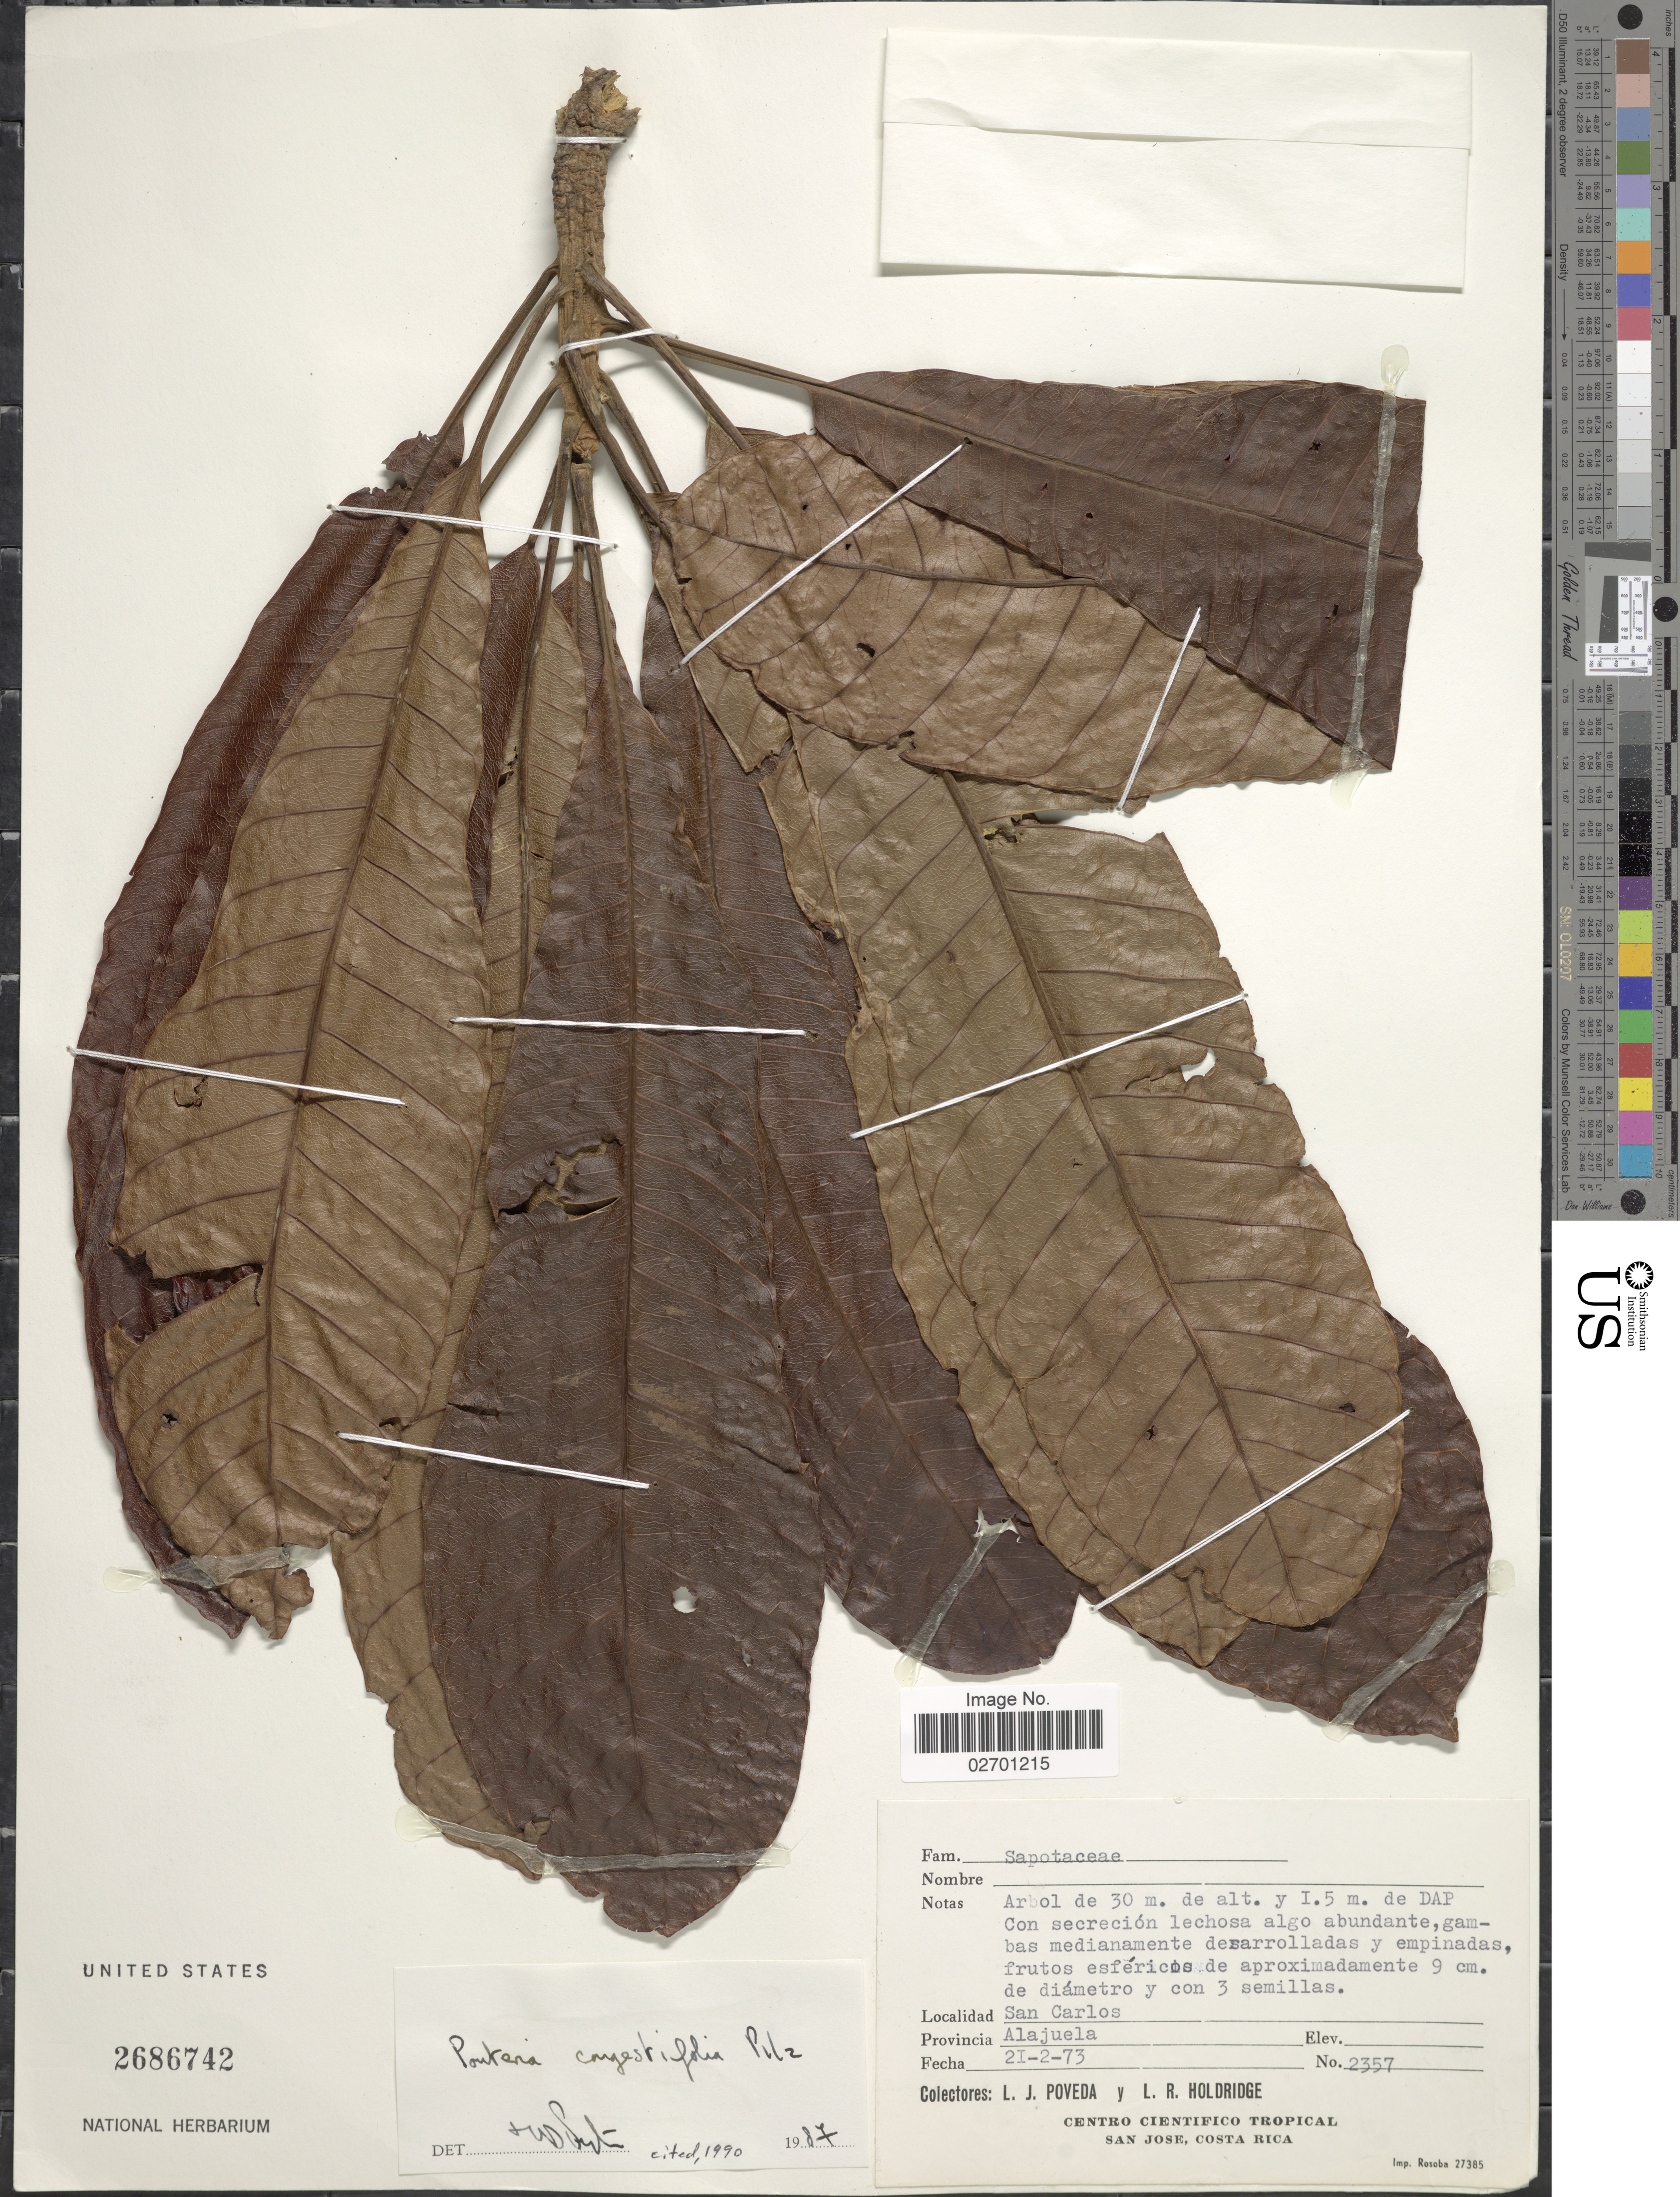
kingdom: Plantae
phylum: Tracheophyta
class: Magnoliopsida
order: Ericales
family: Sapotaceae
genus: Pouteria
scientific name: Pouteria congestifolia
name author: Pilz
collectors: L. J. Poveda & L. Holdridge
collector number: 2357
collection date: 1873-02-21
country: Costa Rica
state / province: Alajuela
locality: San Carlos.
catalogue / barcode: US 2686742